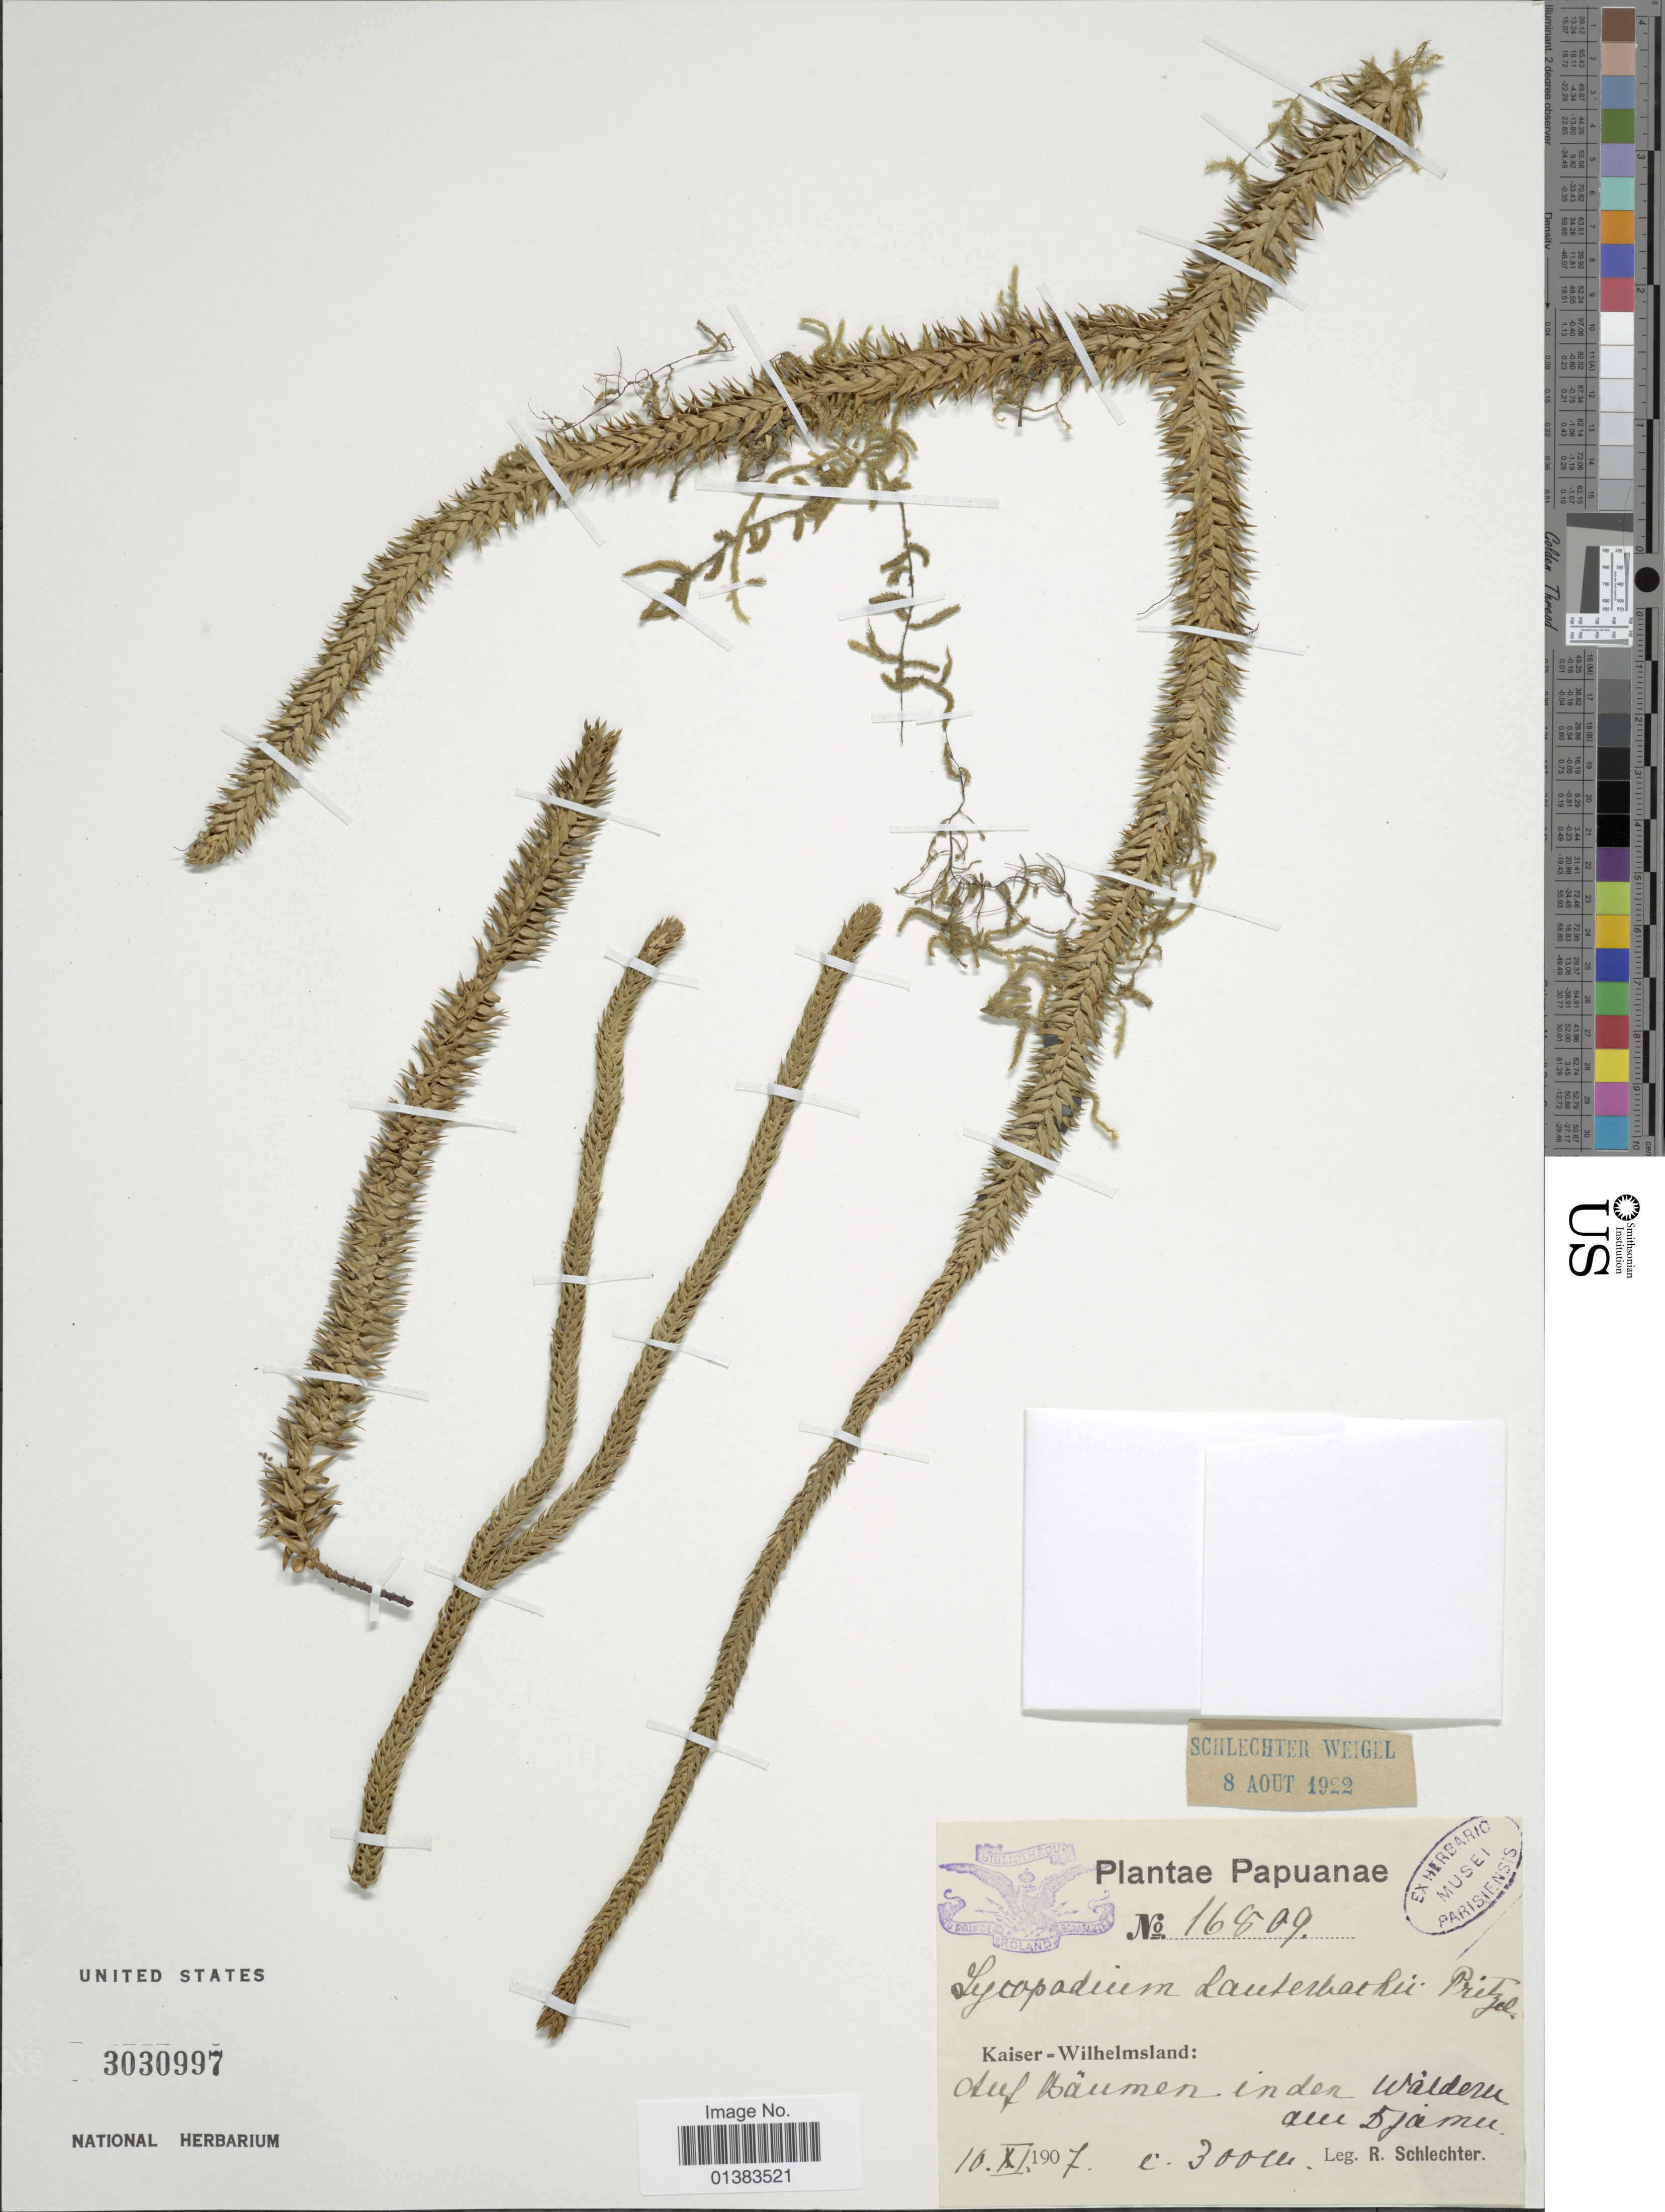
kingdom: Plantae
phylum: Tracheophyta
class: Lycopodiopsida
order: Lycopodiales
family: Lycopodiaceae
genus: Phlegmariurus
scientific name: Phlegmariurus lauterbachii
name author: (E. Pritz. ex K. Schum. & Lauterb.) A. R. Field & Bostock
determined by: Field, A. R.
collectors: F. R. R. Schlechter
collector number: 16809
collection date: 1907-11-10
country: Papua New Guinea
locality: Kaiser-Wilhelmsland: Auf Bäumen in den Waldern am Djamu [interpreted]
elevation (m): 300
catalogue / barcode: US 3030997